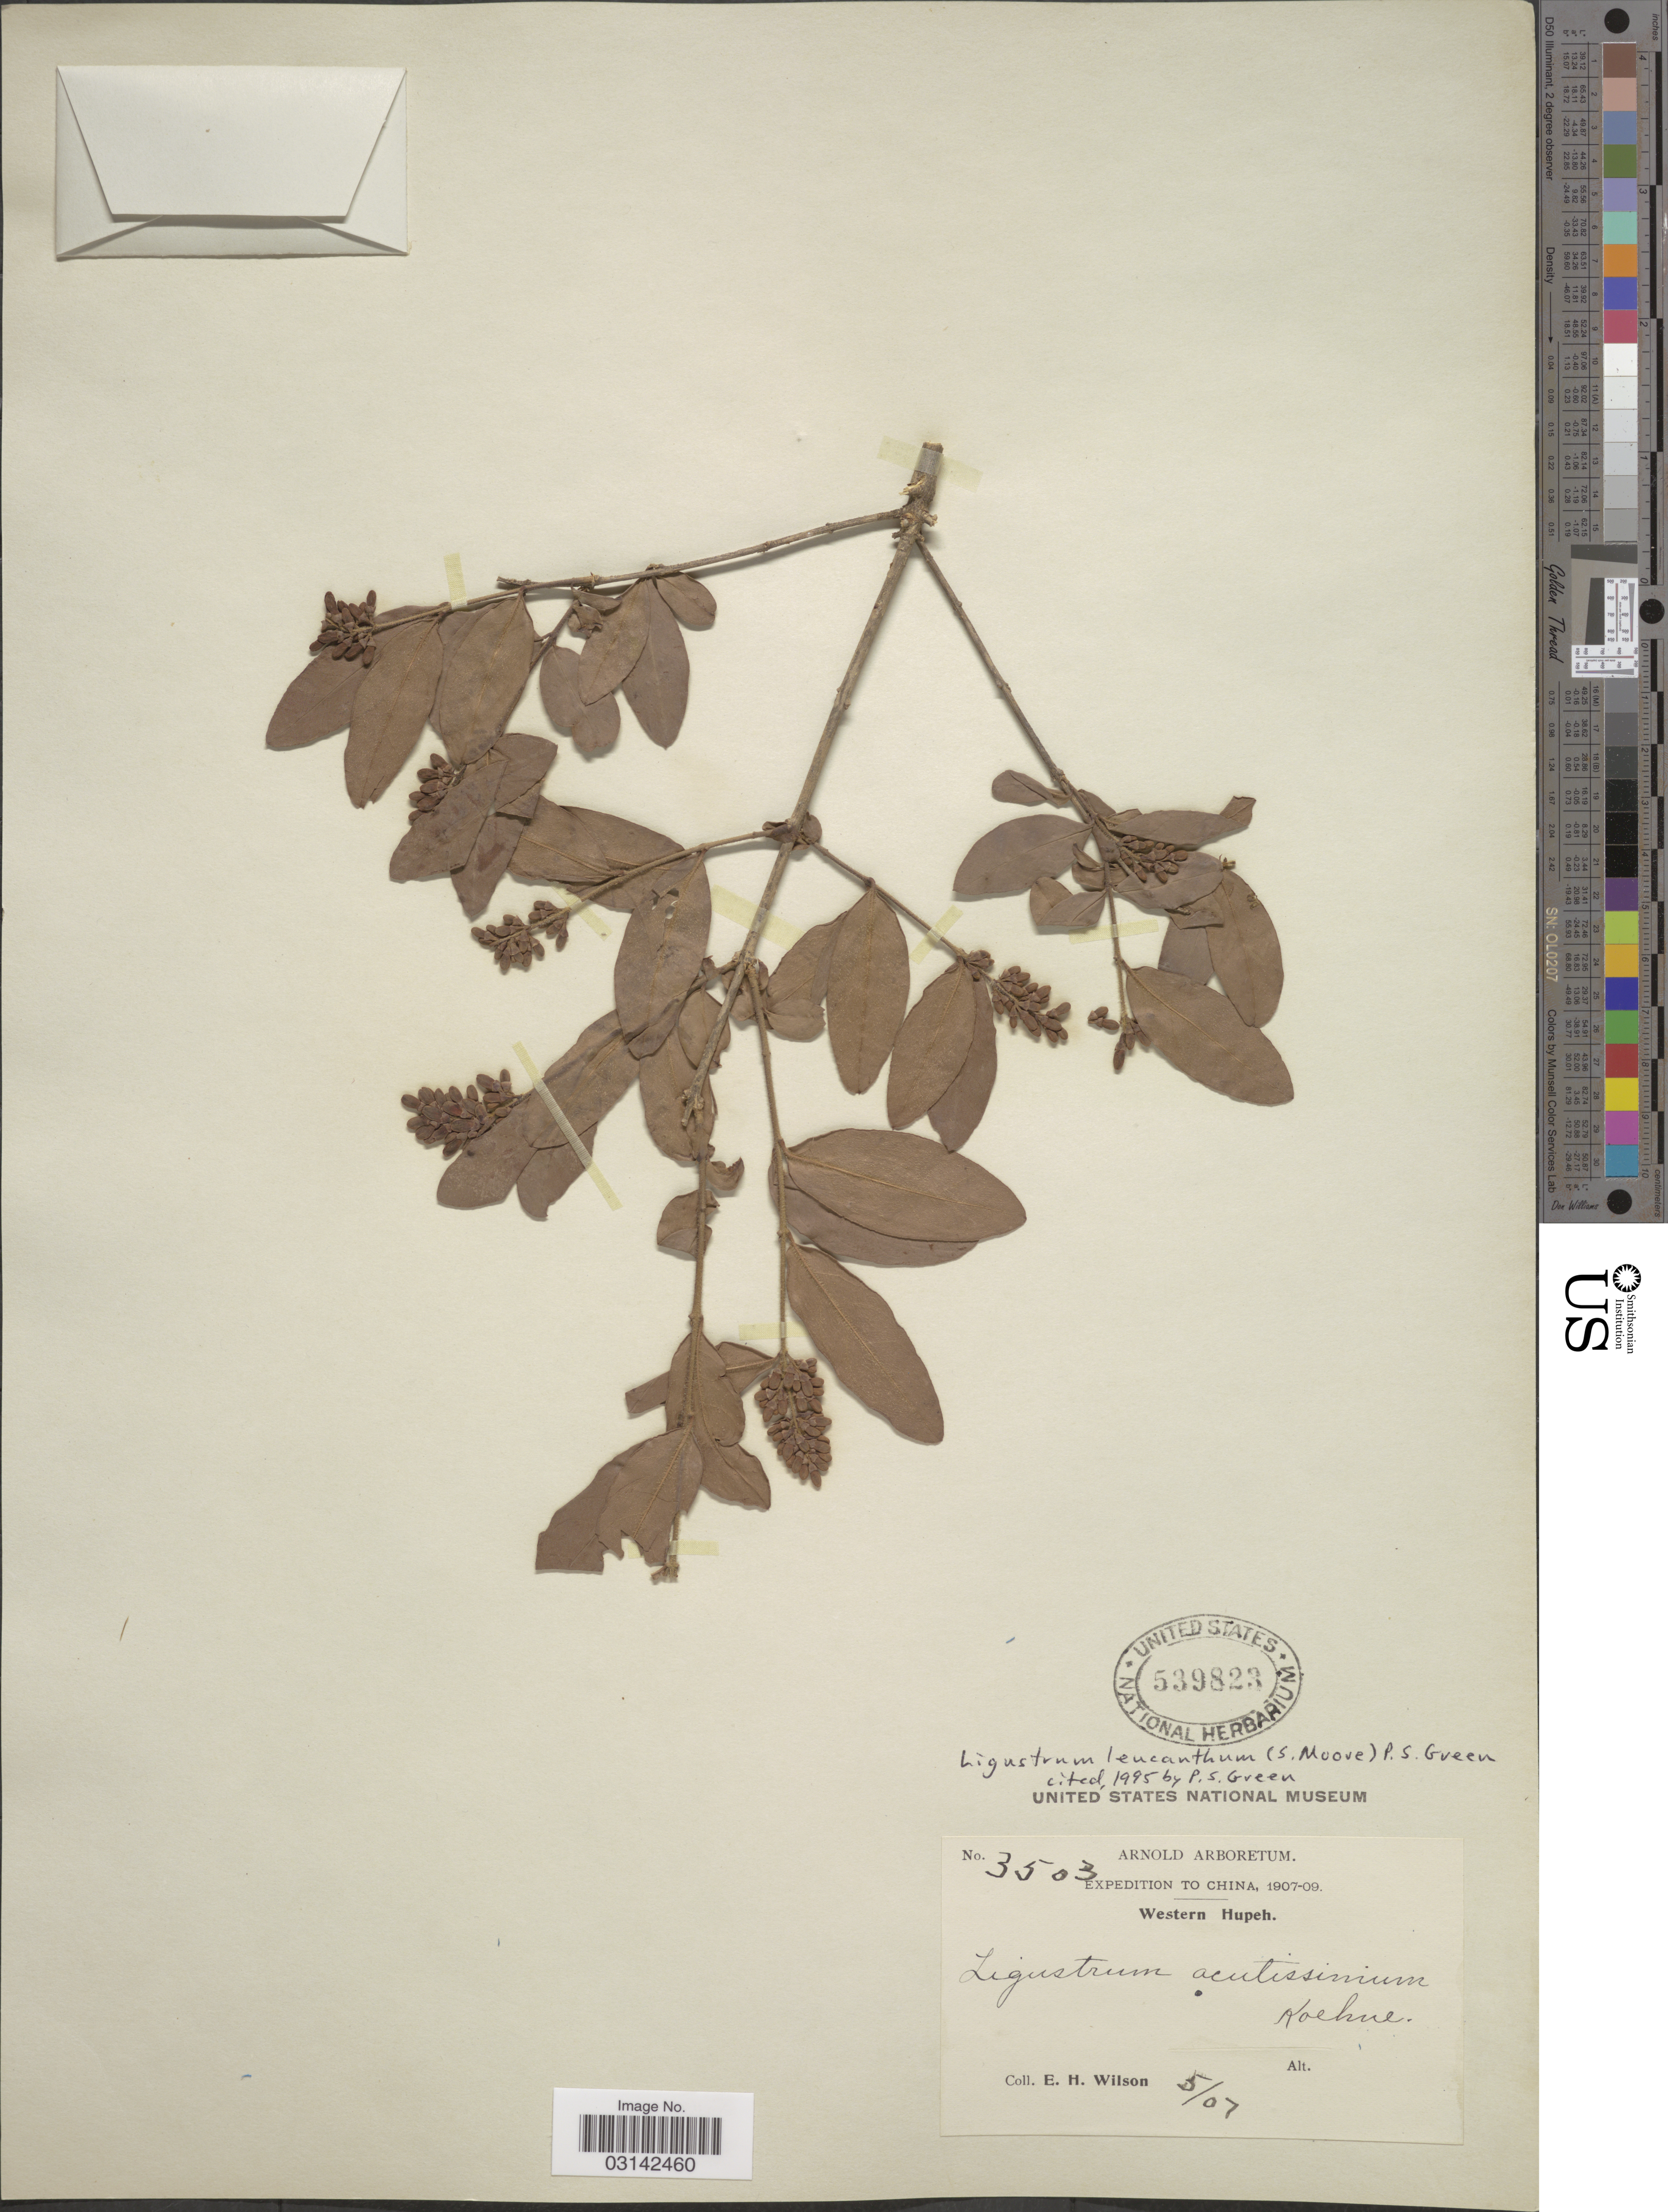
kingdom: Plantae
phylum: Tracheophyta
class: Magnoliopsida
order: Lamiales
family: Oleaceae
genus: Ligustrum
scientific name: Ligustrum leucanthum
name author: (S. Moore) P.S. Green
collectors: E. Wilson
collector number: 3503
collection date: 1907-05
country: China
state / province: Hubei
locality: Western Hupeh.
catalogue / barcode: US 539823